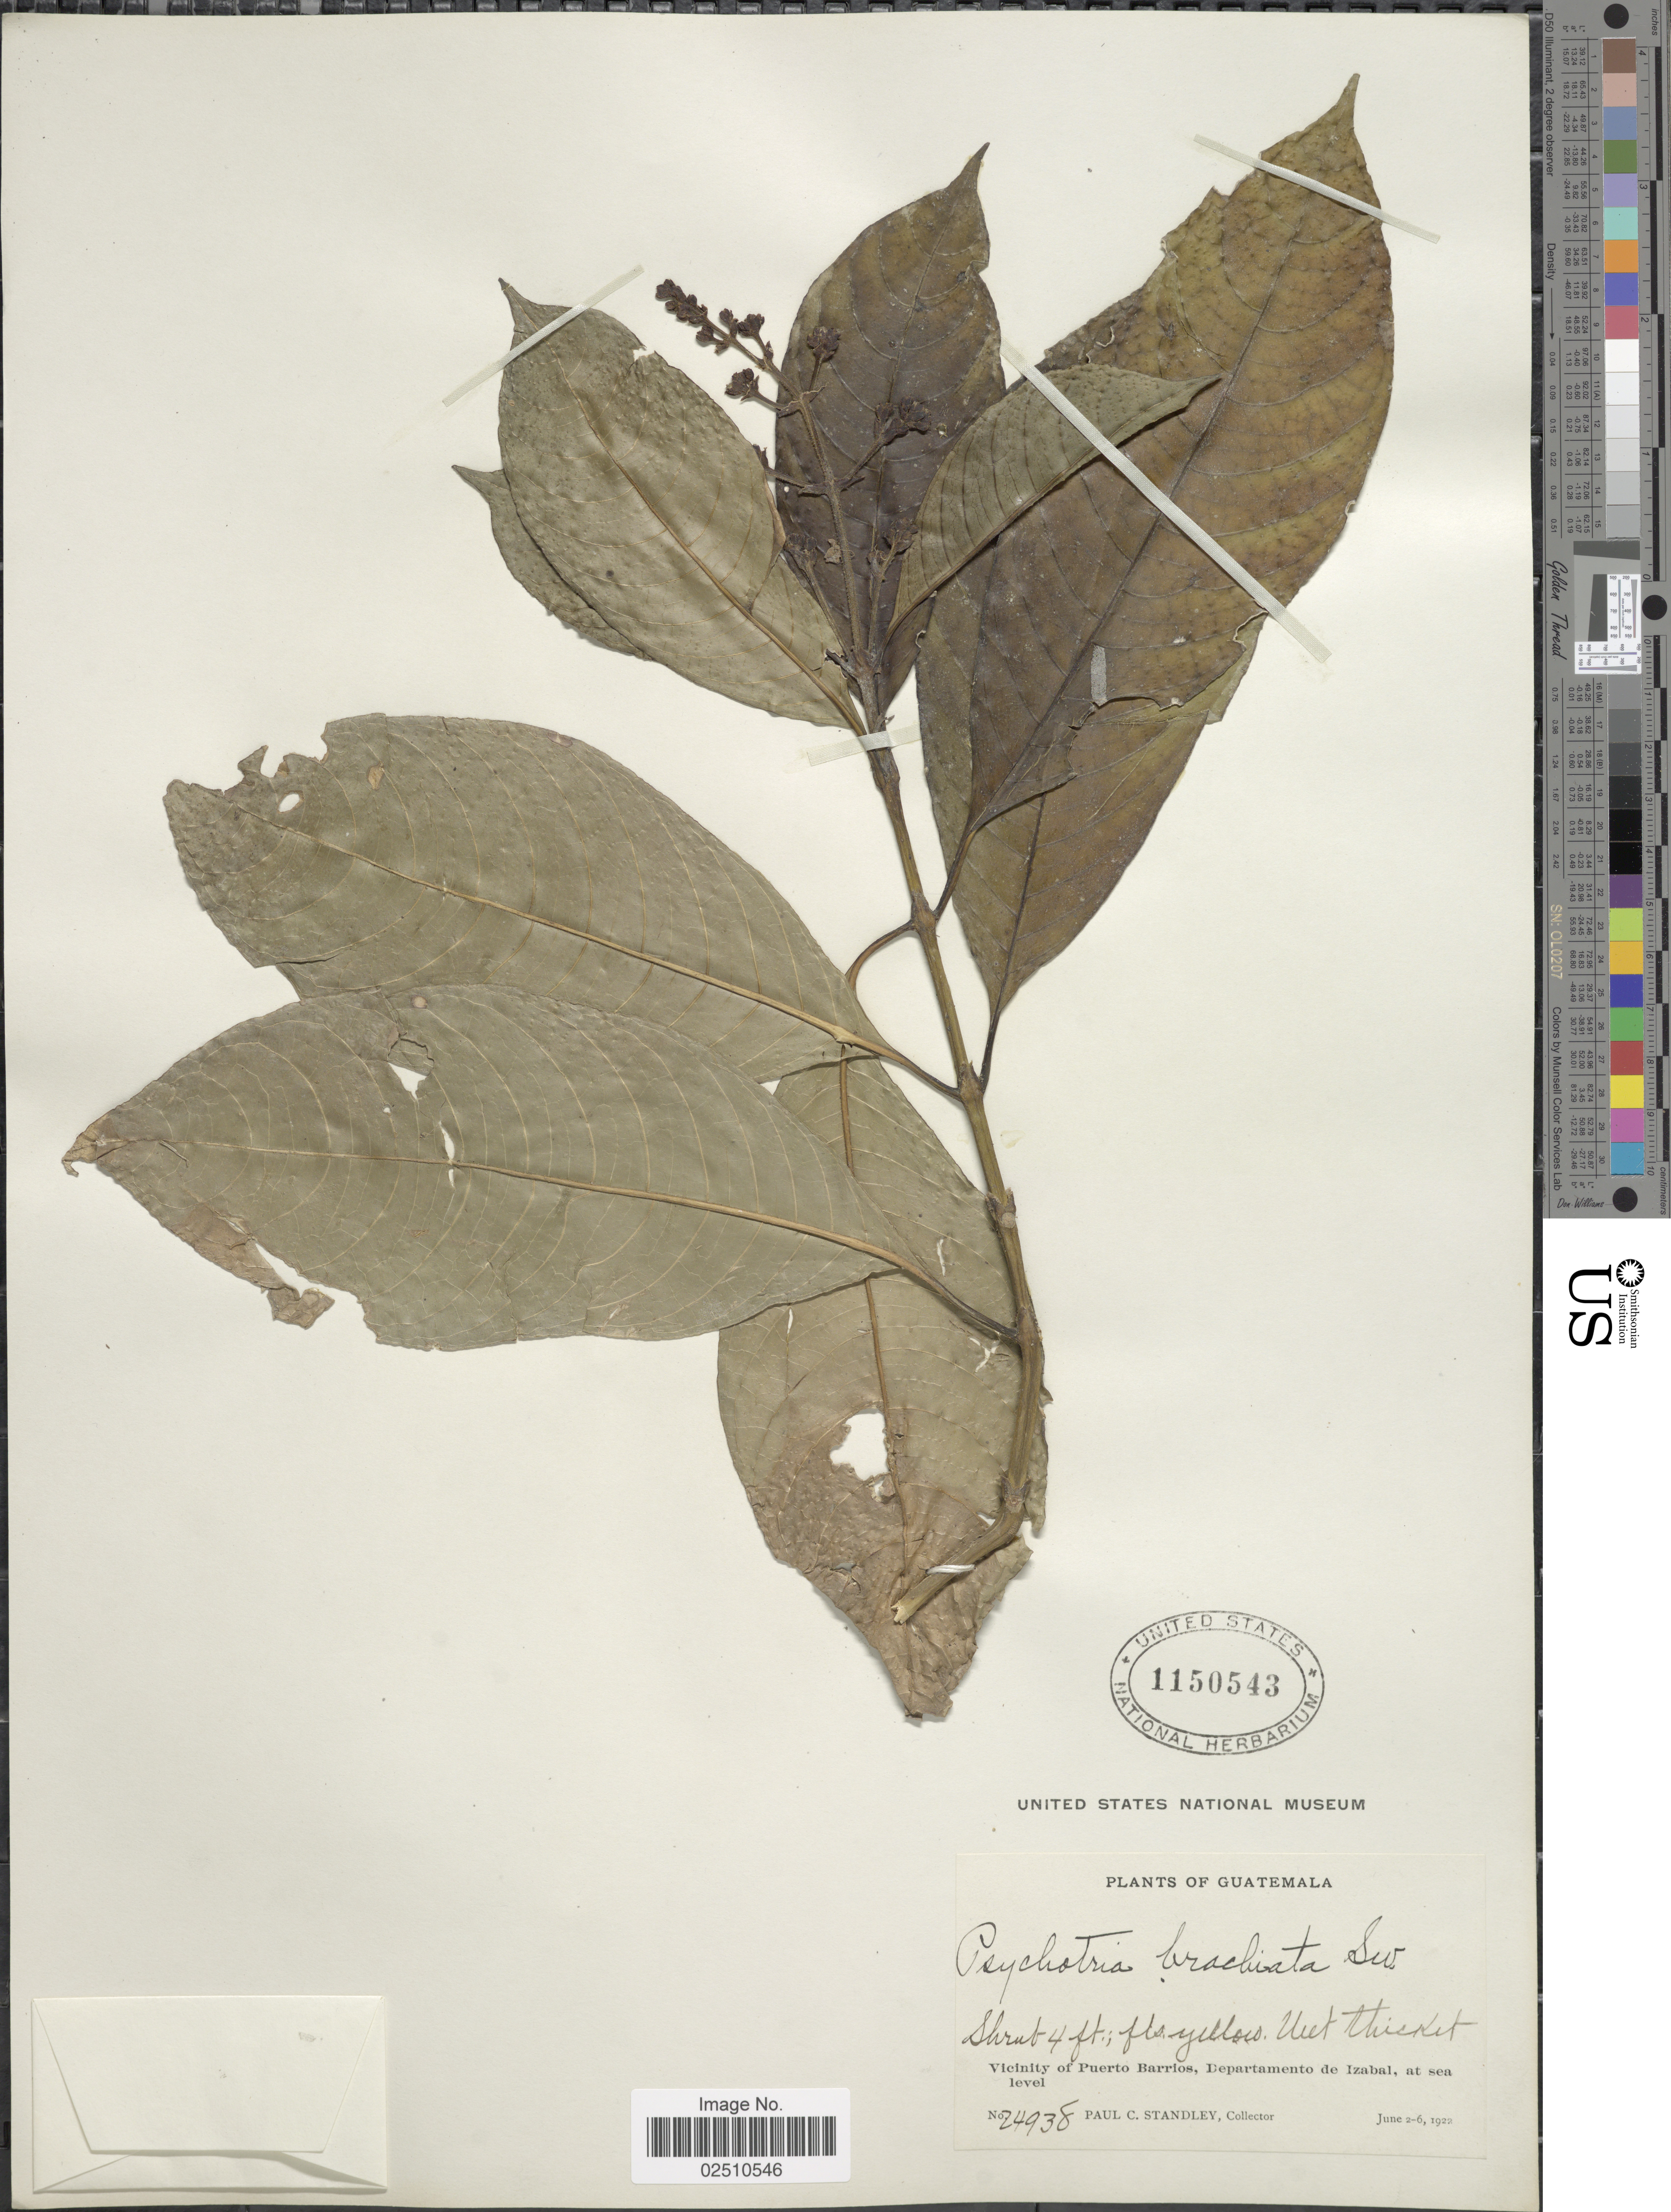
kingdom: Plantae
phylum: Tracheophyta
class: Magnoliopsida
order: Gentianales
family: Rubiaceae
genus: Psychotria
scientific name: Psychotria brachiata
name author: Sw.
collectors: P. C. Standley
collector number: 24938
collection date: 1922-06-02/1922-06-06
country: Guatemala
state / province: Izabal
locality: Vicinity of Puerto Barrios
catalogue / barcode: US 1150543